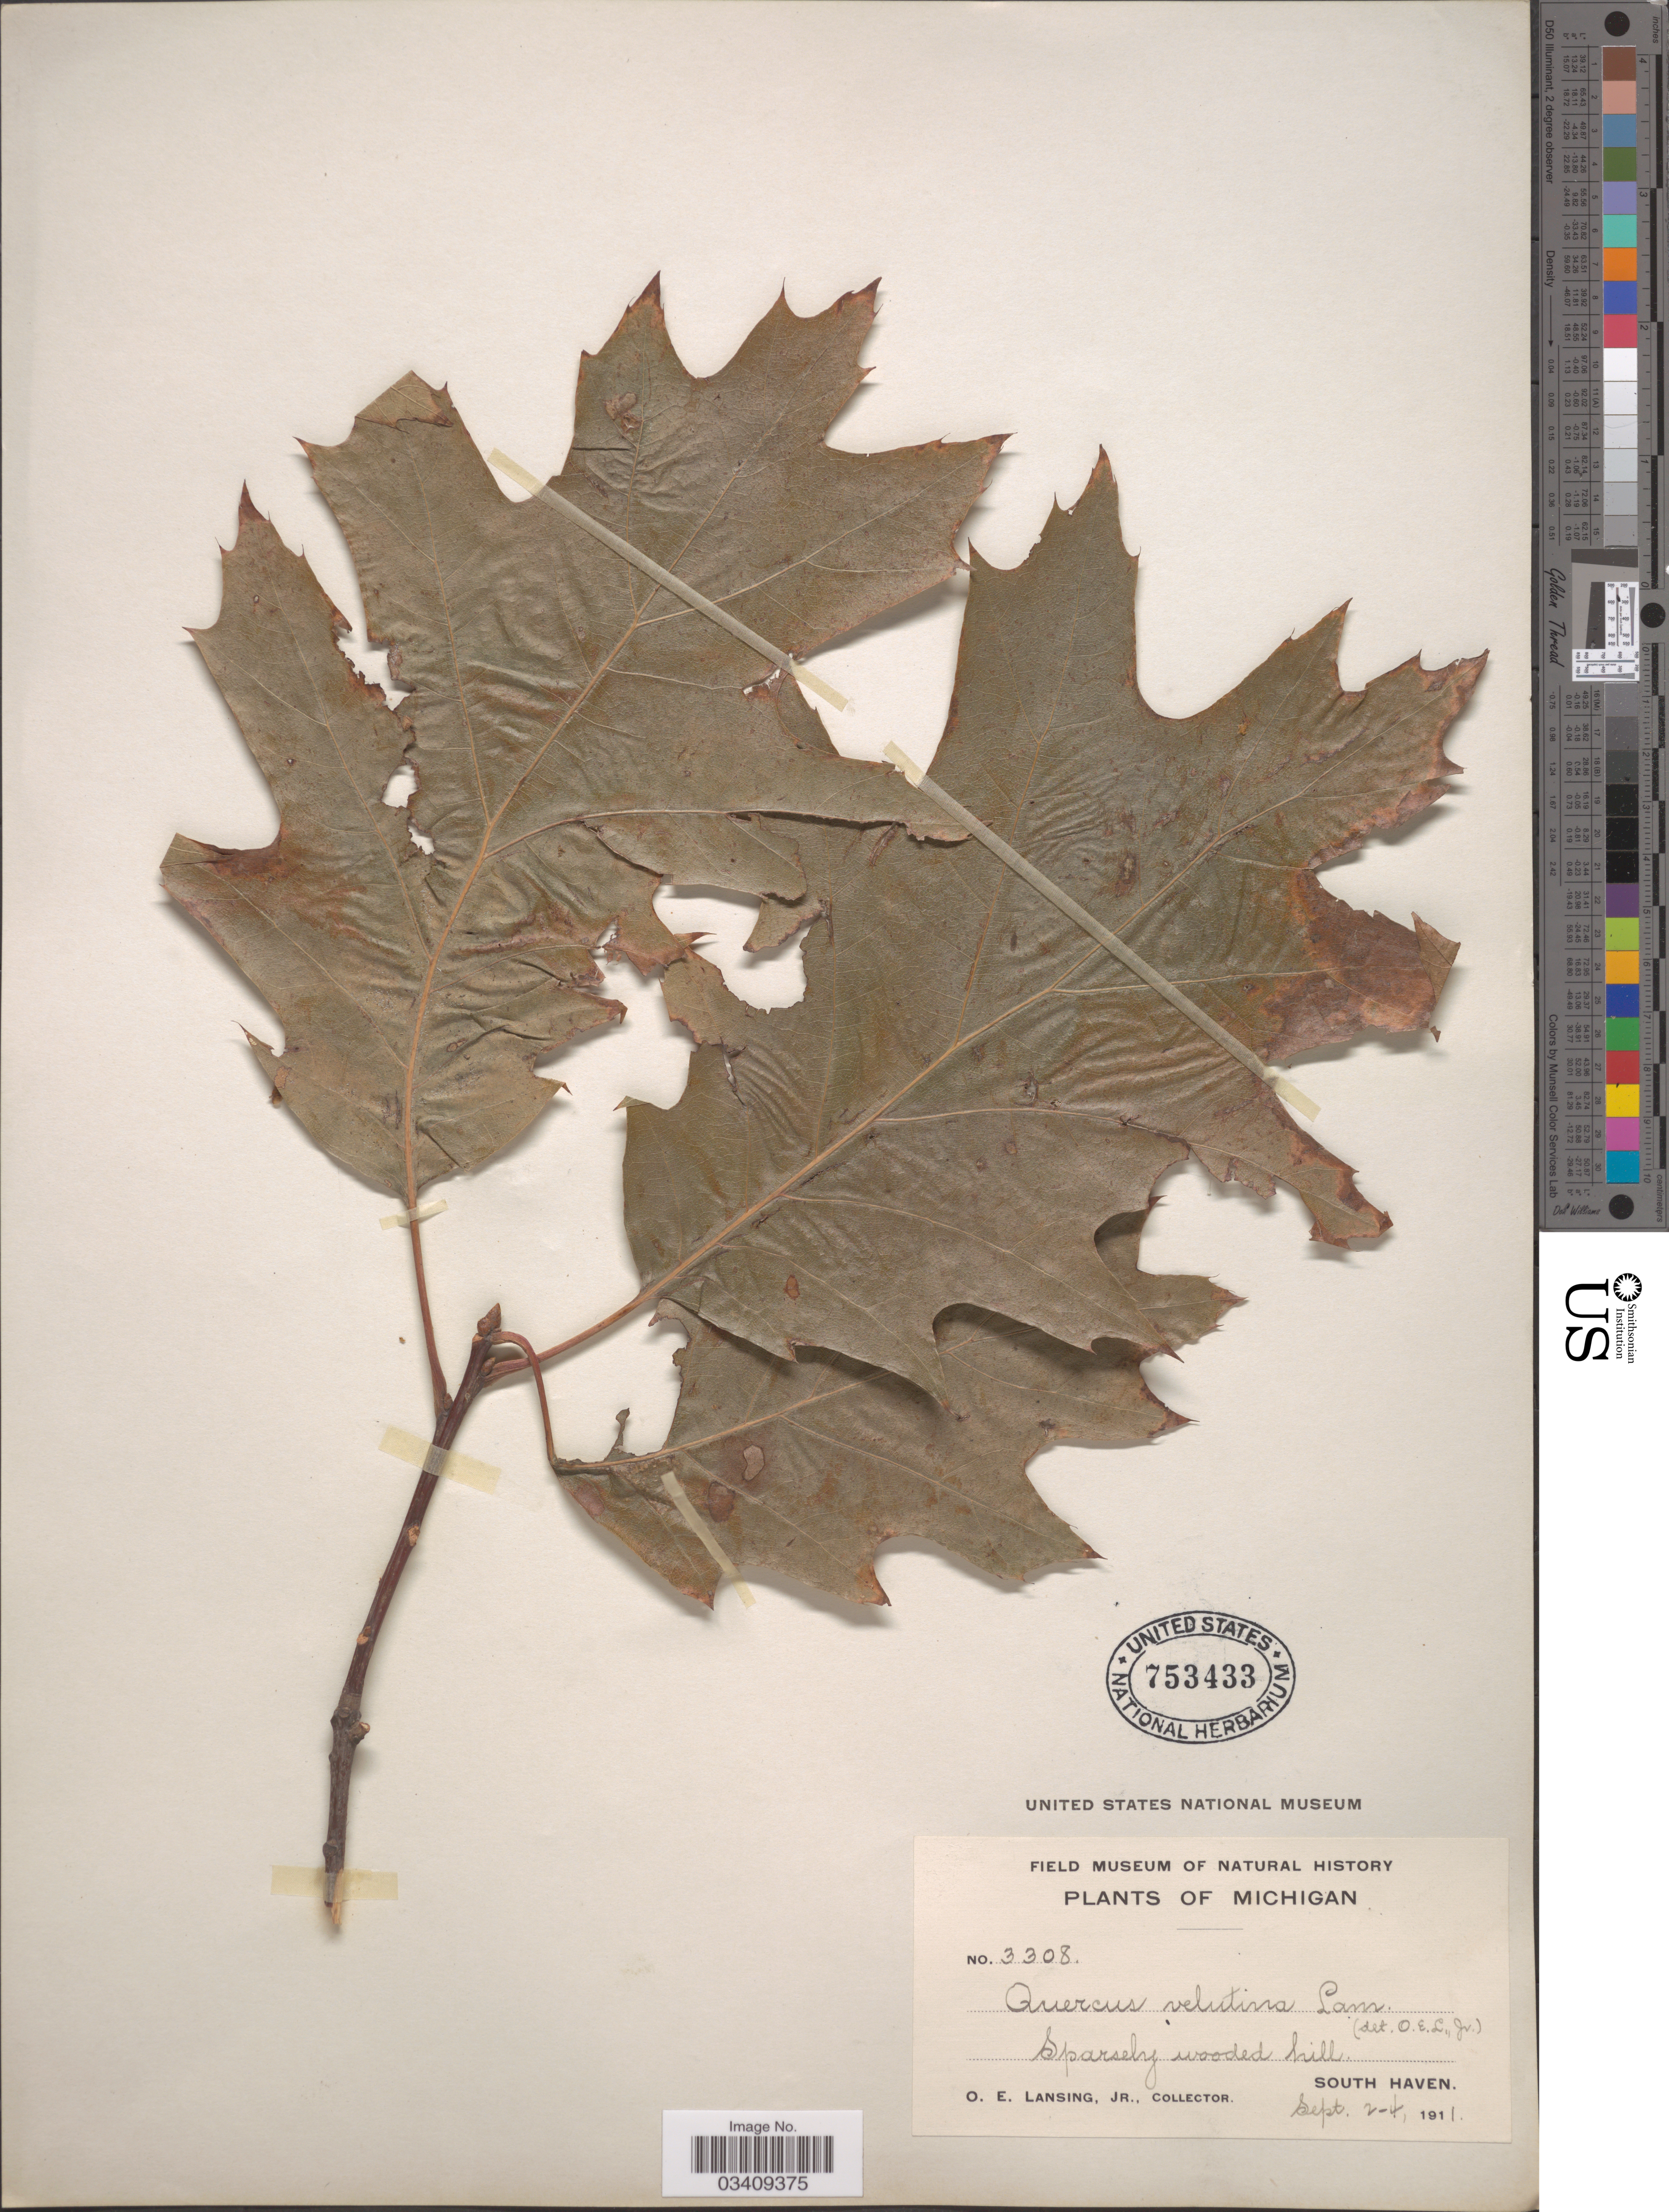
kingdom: Plantae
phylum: Tracheophyta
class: Magnoliopsida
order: Fagales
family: Fagaceae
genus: Quercus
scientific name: Quercus velutina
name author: Lam.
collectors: O. Lansing Jr.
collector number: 3308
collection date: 1911-09-02/1911-09-04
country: United States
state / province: Michigan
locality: Sparsely wooded hill. South Haven.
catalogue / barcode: US 753433